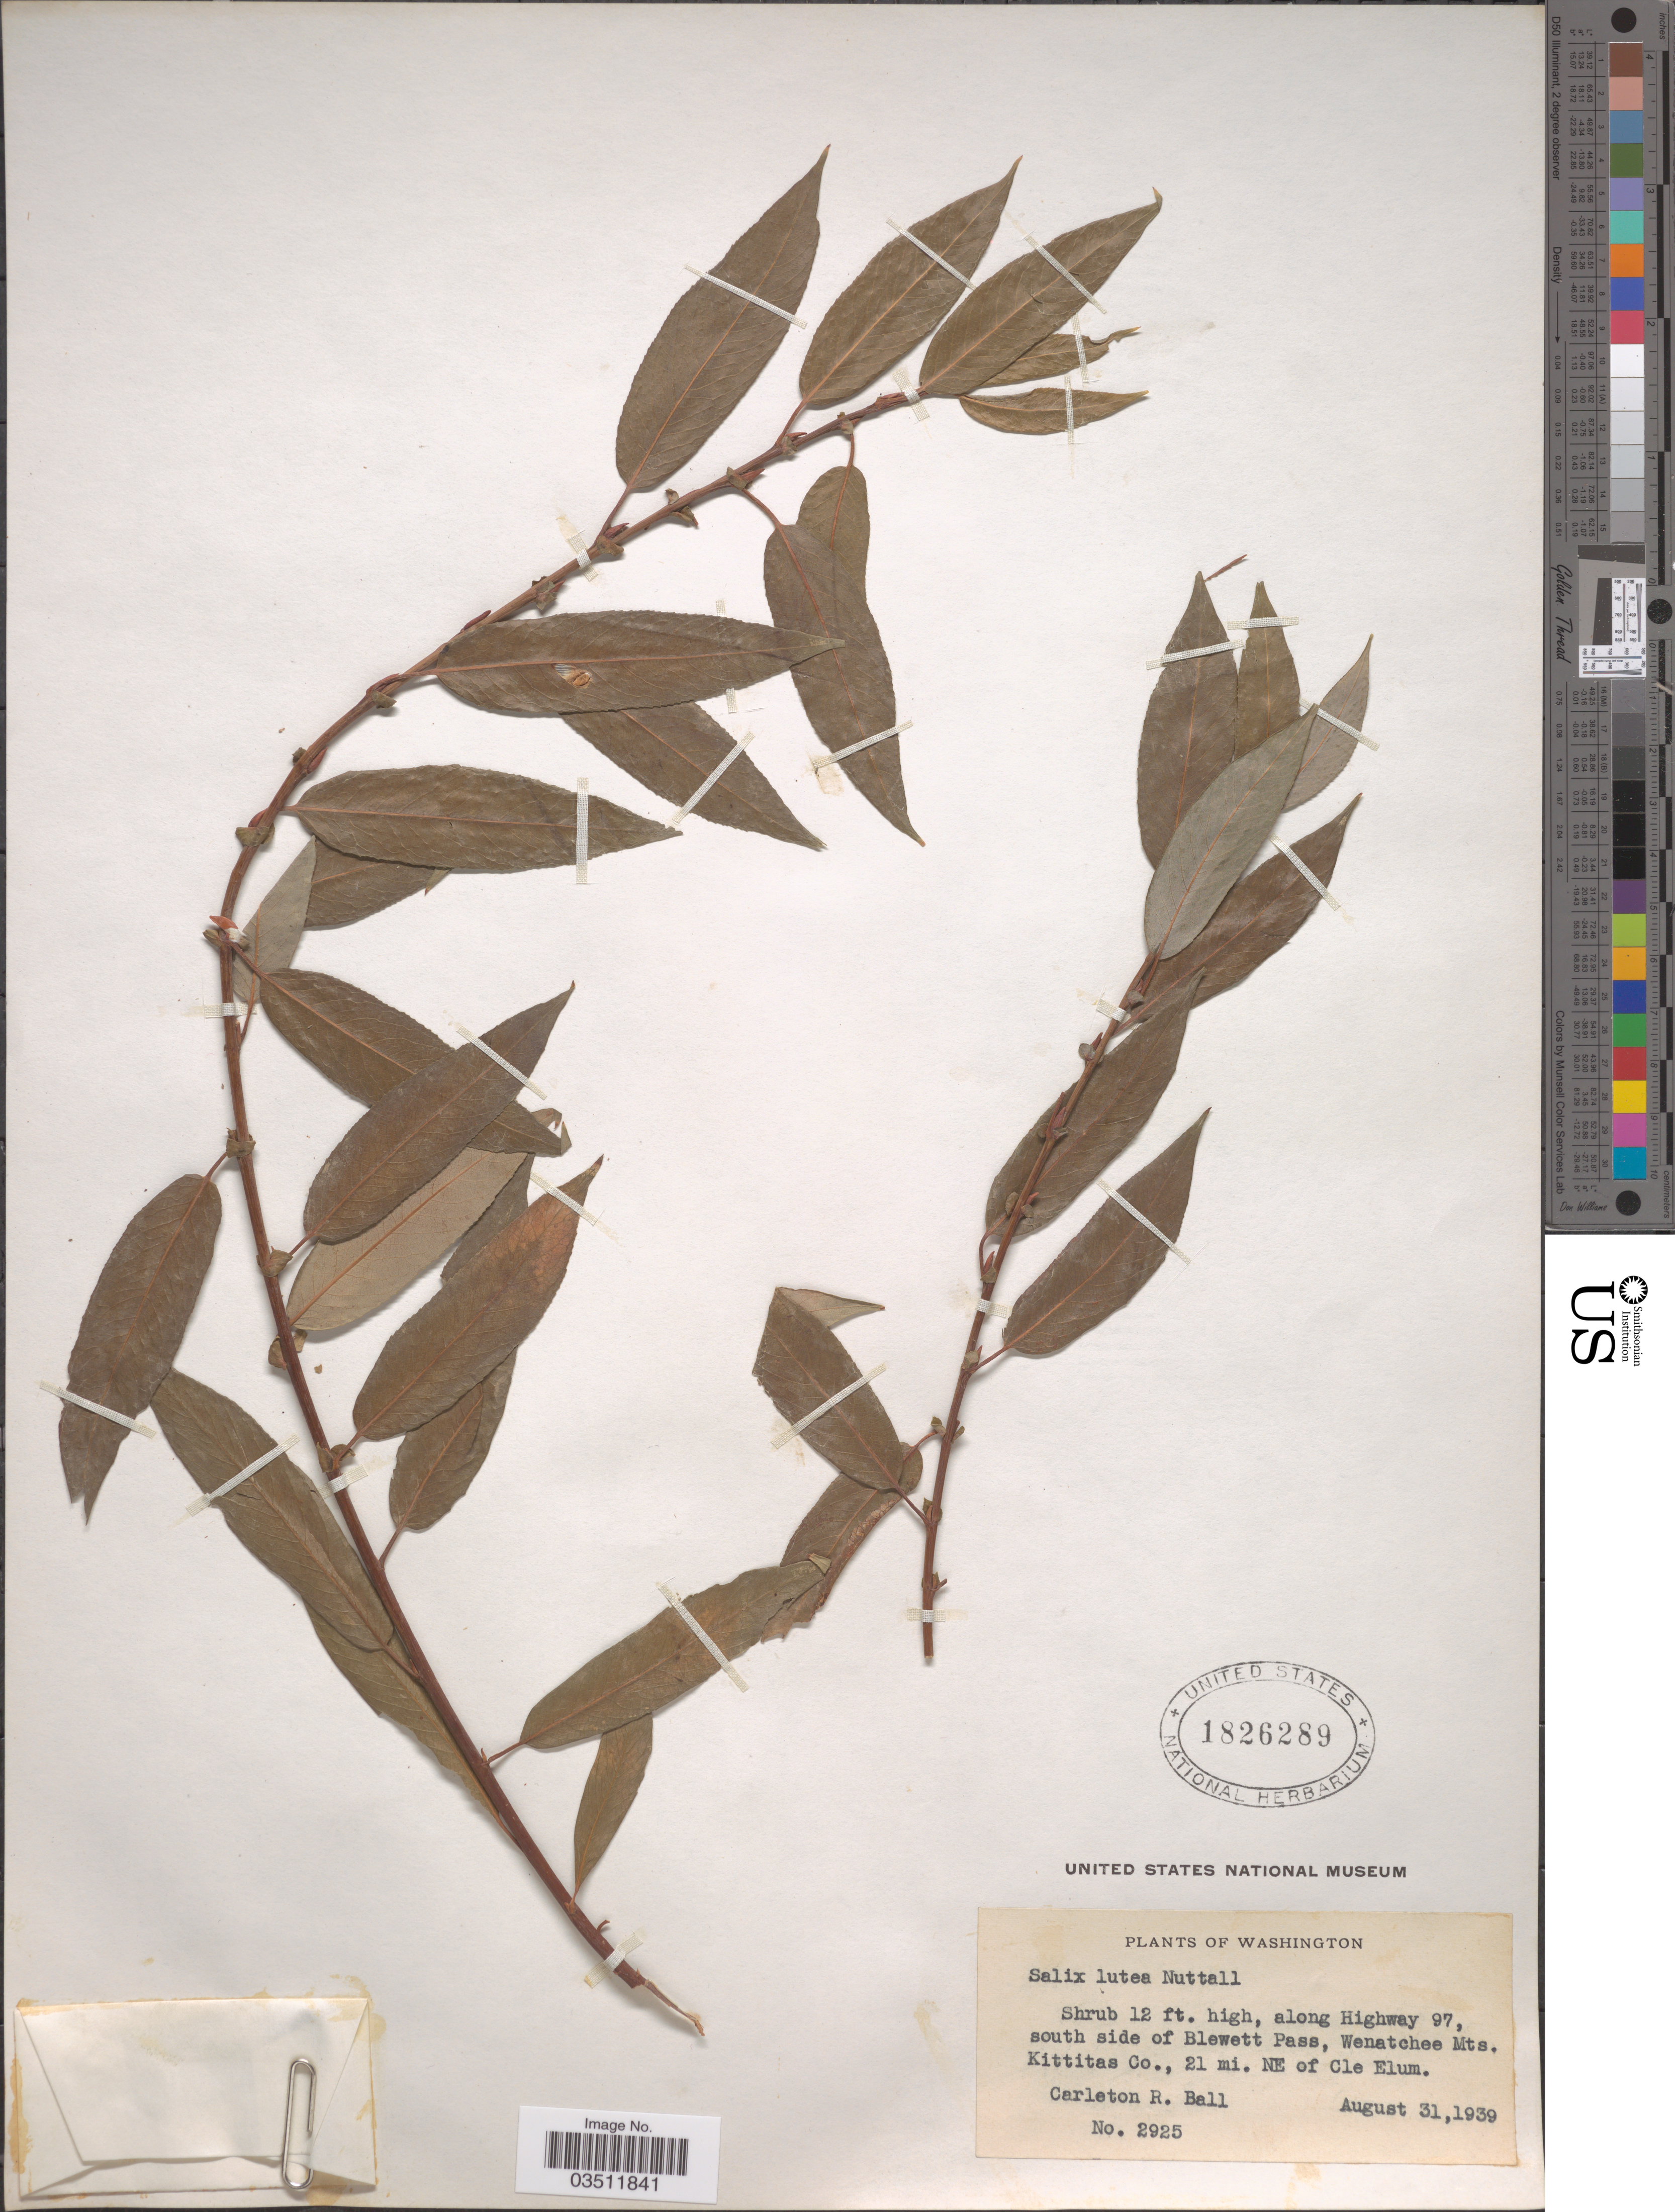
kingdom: Plantae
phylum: Tracheophyta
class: Magnoliopsida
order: Malpighiales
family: Salicaceae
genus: Salix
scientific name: Salix lutea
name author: Nutt.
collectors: C. R. Ball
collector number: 2925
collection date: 1939-08-31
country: United States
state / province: Washington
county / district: Kittitas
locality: Along Highway 97, south side of Blewett Pass, Wenatchee Mts. Kittitas Co., 21 mi. NE of Cle Elum.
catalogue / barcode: US 1826289